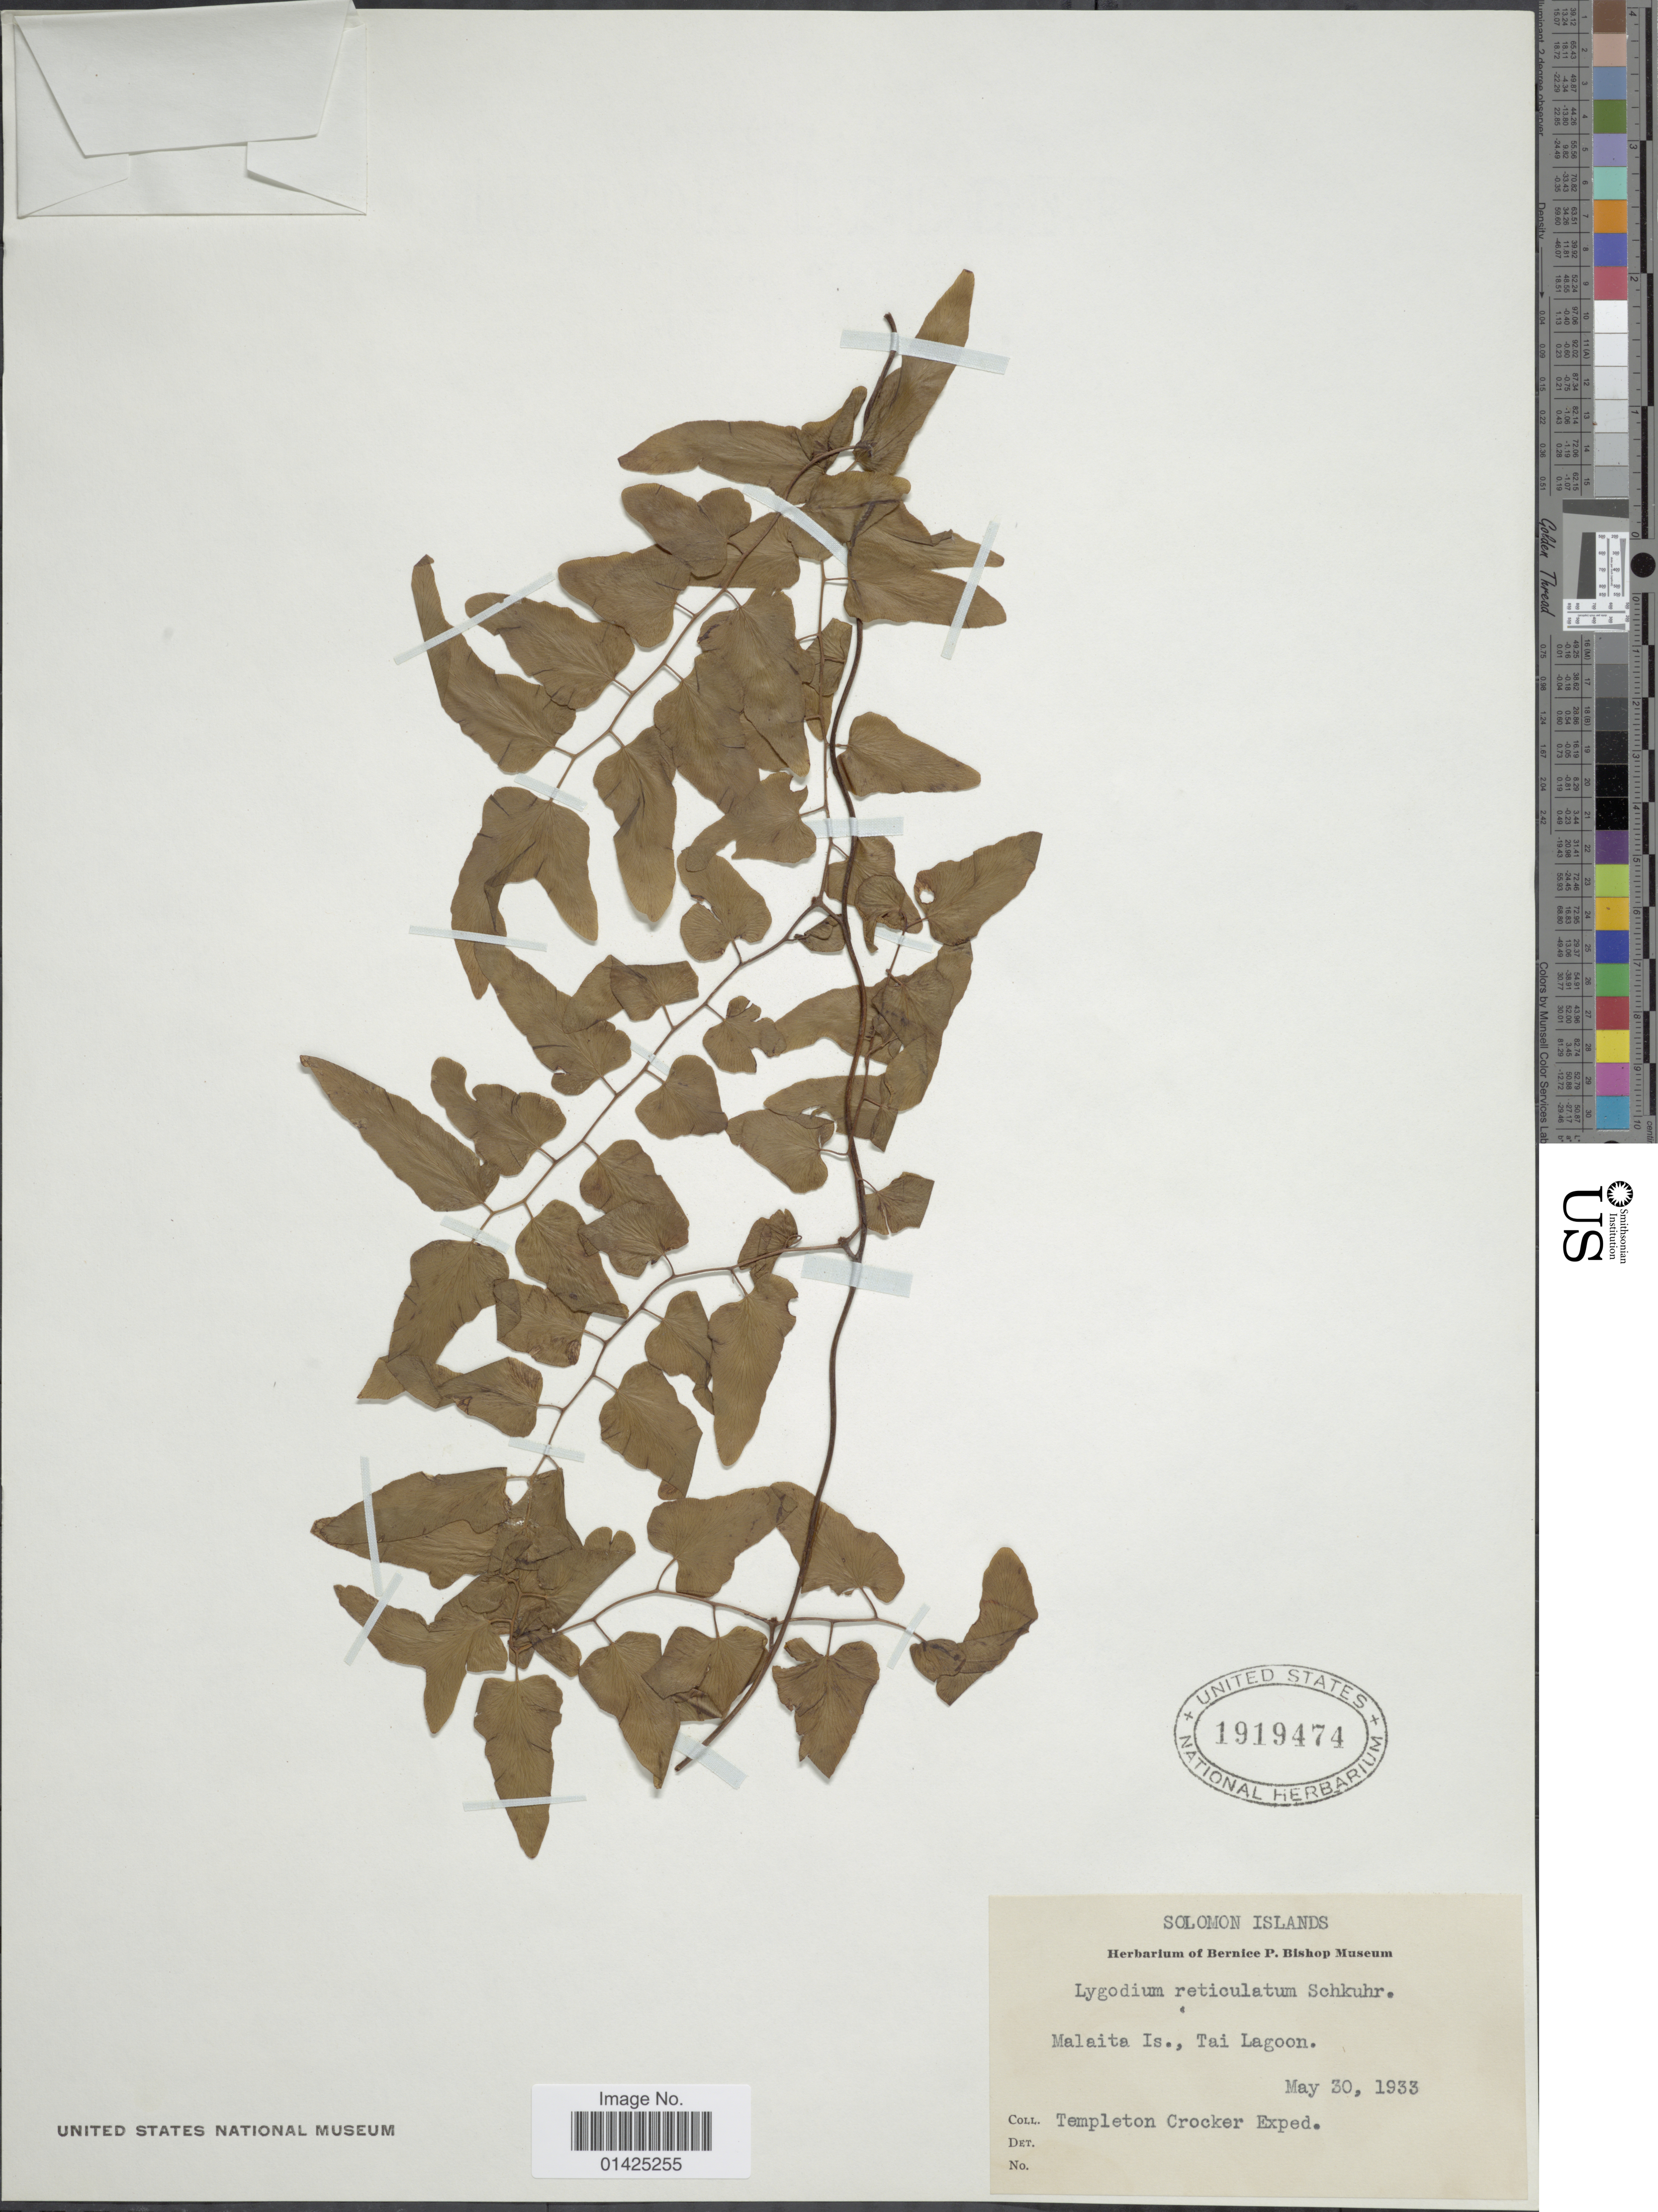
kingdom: Plantae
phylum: Tracheophyta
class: Polypodiopsida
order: Schizaeales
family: Lygodiaceae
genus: Lygodium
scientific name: Lygodium reticulatum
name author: Schkuhr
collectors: Templeton Crocker Expedition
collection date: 1933-05-30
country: Solomon Islands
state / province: Solomon Islands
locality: Solomon Islands, Malaita Is. , Tai Lagoon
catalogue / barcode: US 1919474